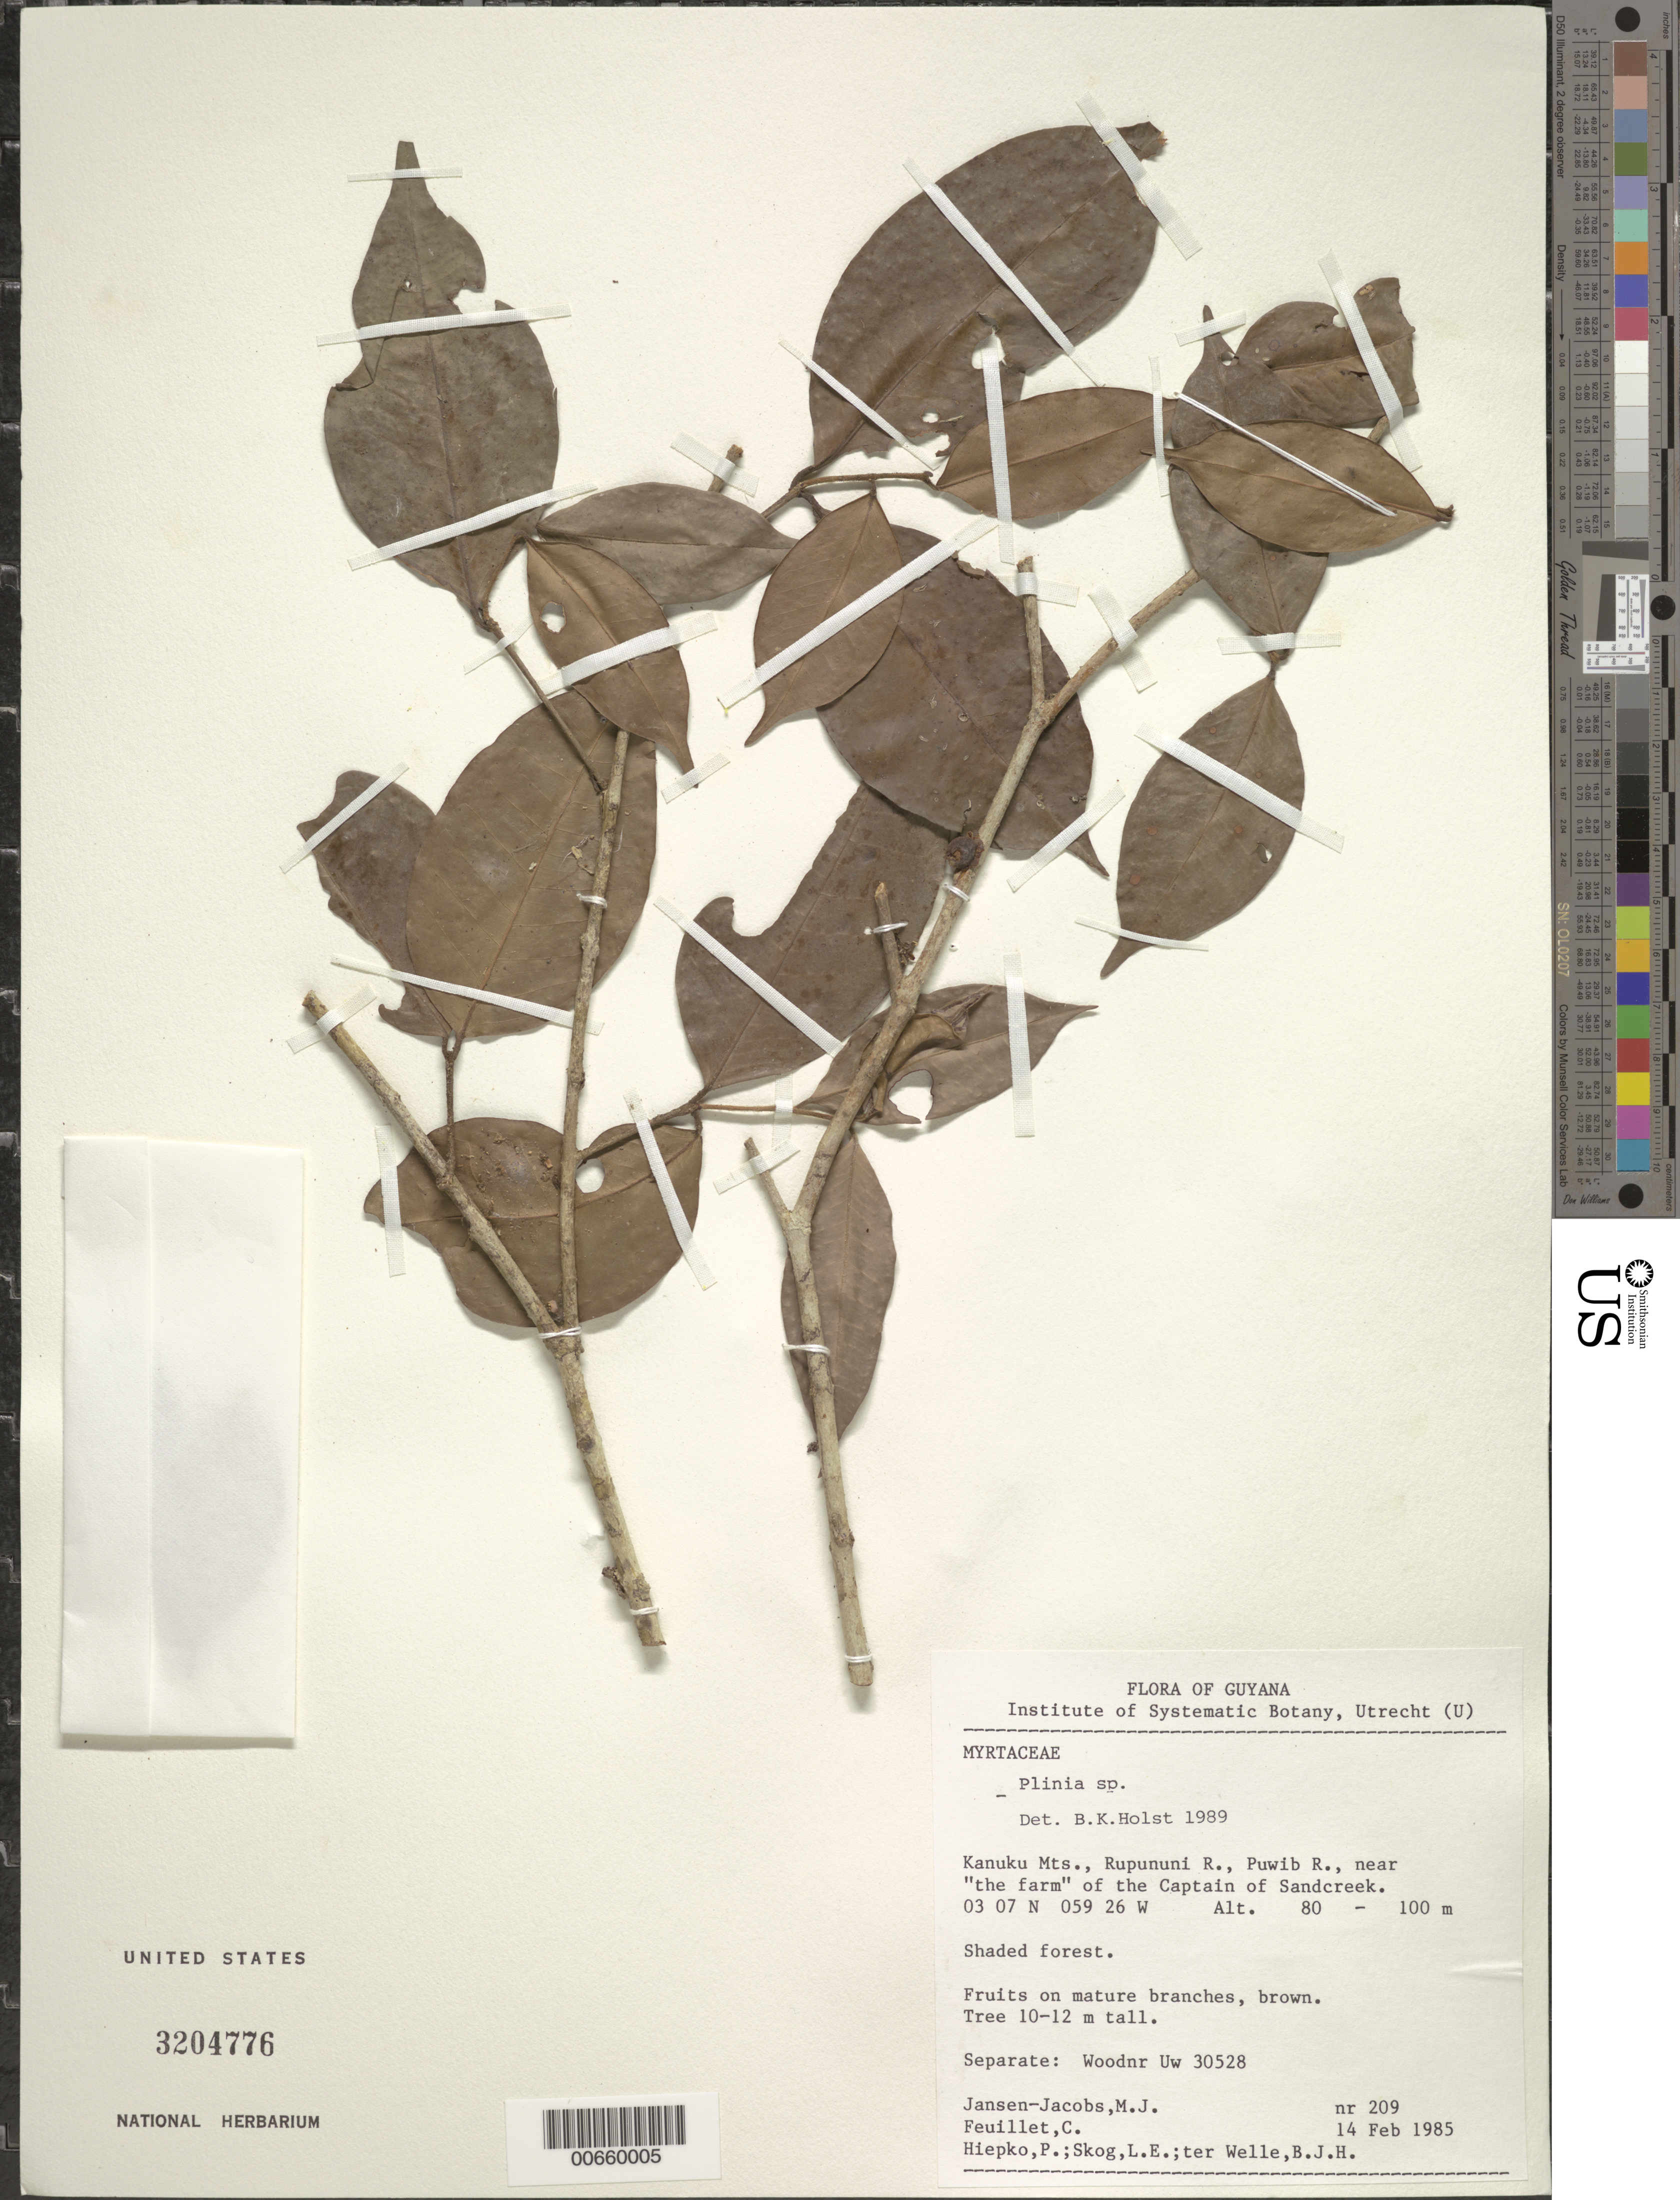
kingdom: Plantae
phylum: Tracheophyta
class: Magnoliopsida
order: Myrtales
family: Myrtaceae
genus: Plinia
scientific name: Plinia sp.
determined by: Holst, Bruce K.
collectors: M. J. Jansen-Jacobs, C. Feuillet, P. H. Hiepko, L. E. Skog & B. Welle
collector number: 209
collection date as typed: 14-Feb-85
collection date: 1985-02-14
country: Guyana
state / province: U. Takutu-U. Essequibo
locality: Kanuku Mts., Rupununi R., Puwib R. near "the farm" of the Captain of Sandcreek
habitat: Shaded forest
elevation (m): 80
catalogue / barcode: US 3204776